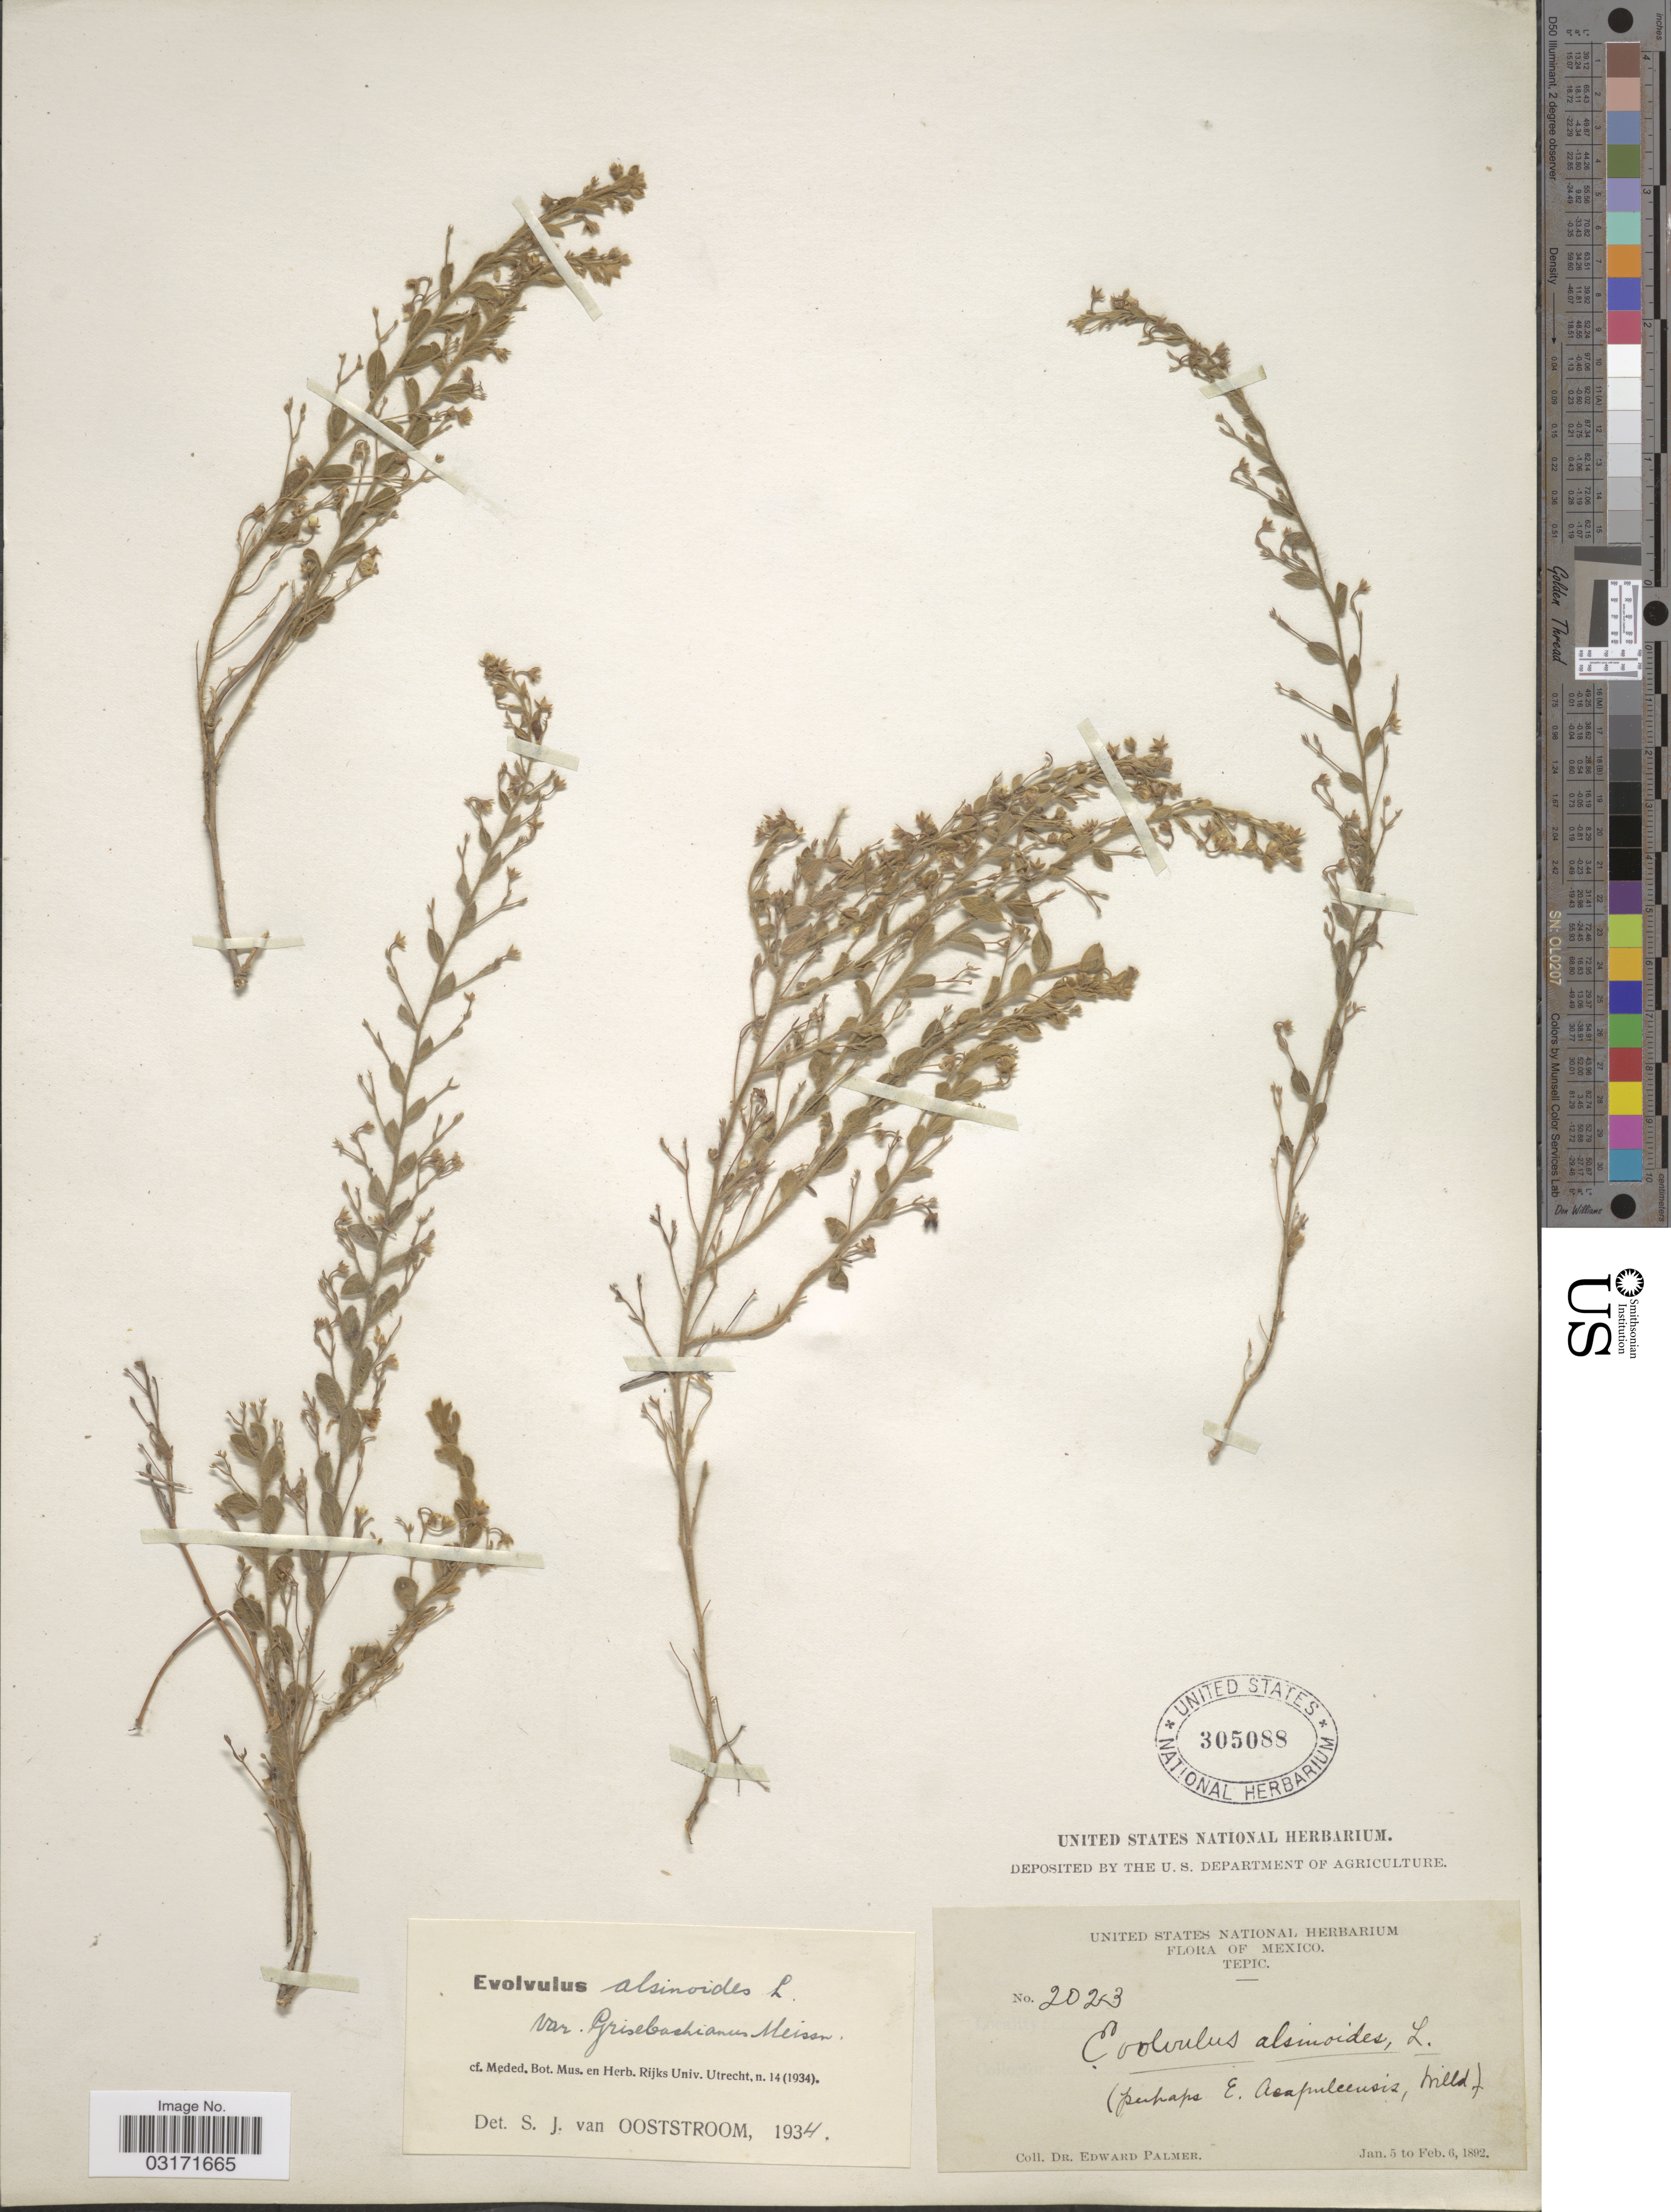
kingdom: Plantae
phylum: Tracheophyta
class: Magnoliopsida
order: Solanales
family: Convolvulaceae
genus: Evolvulus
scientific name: Evolvulus alsinoides var. grisebachianus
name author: Meisn.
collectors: E. Palmer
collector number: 2023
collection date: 1892-01-05/1892-02-06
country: Mexico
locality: Tepic.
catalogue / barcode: US 305088